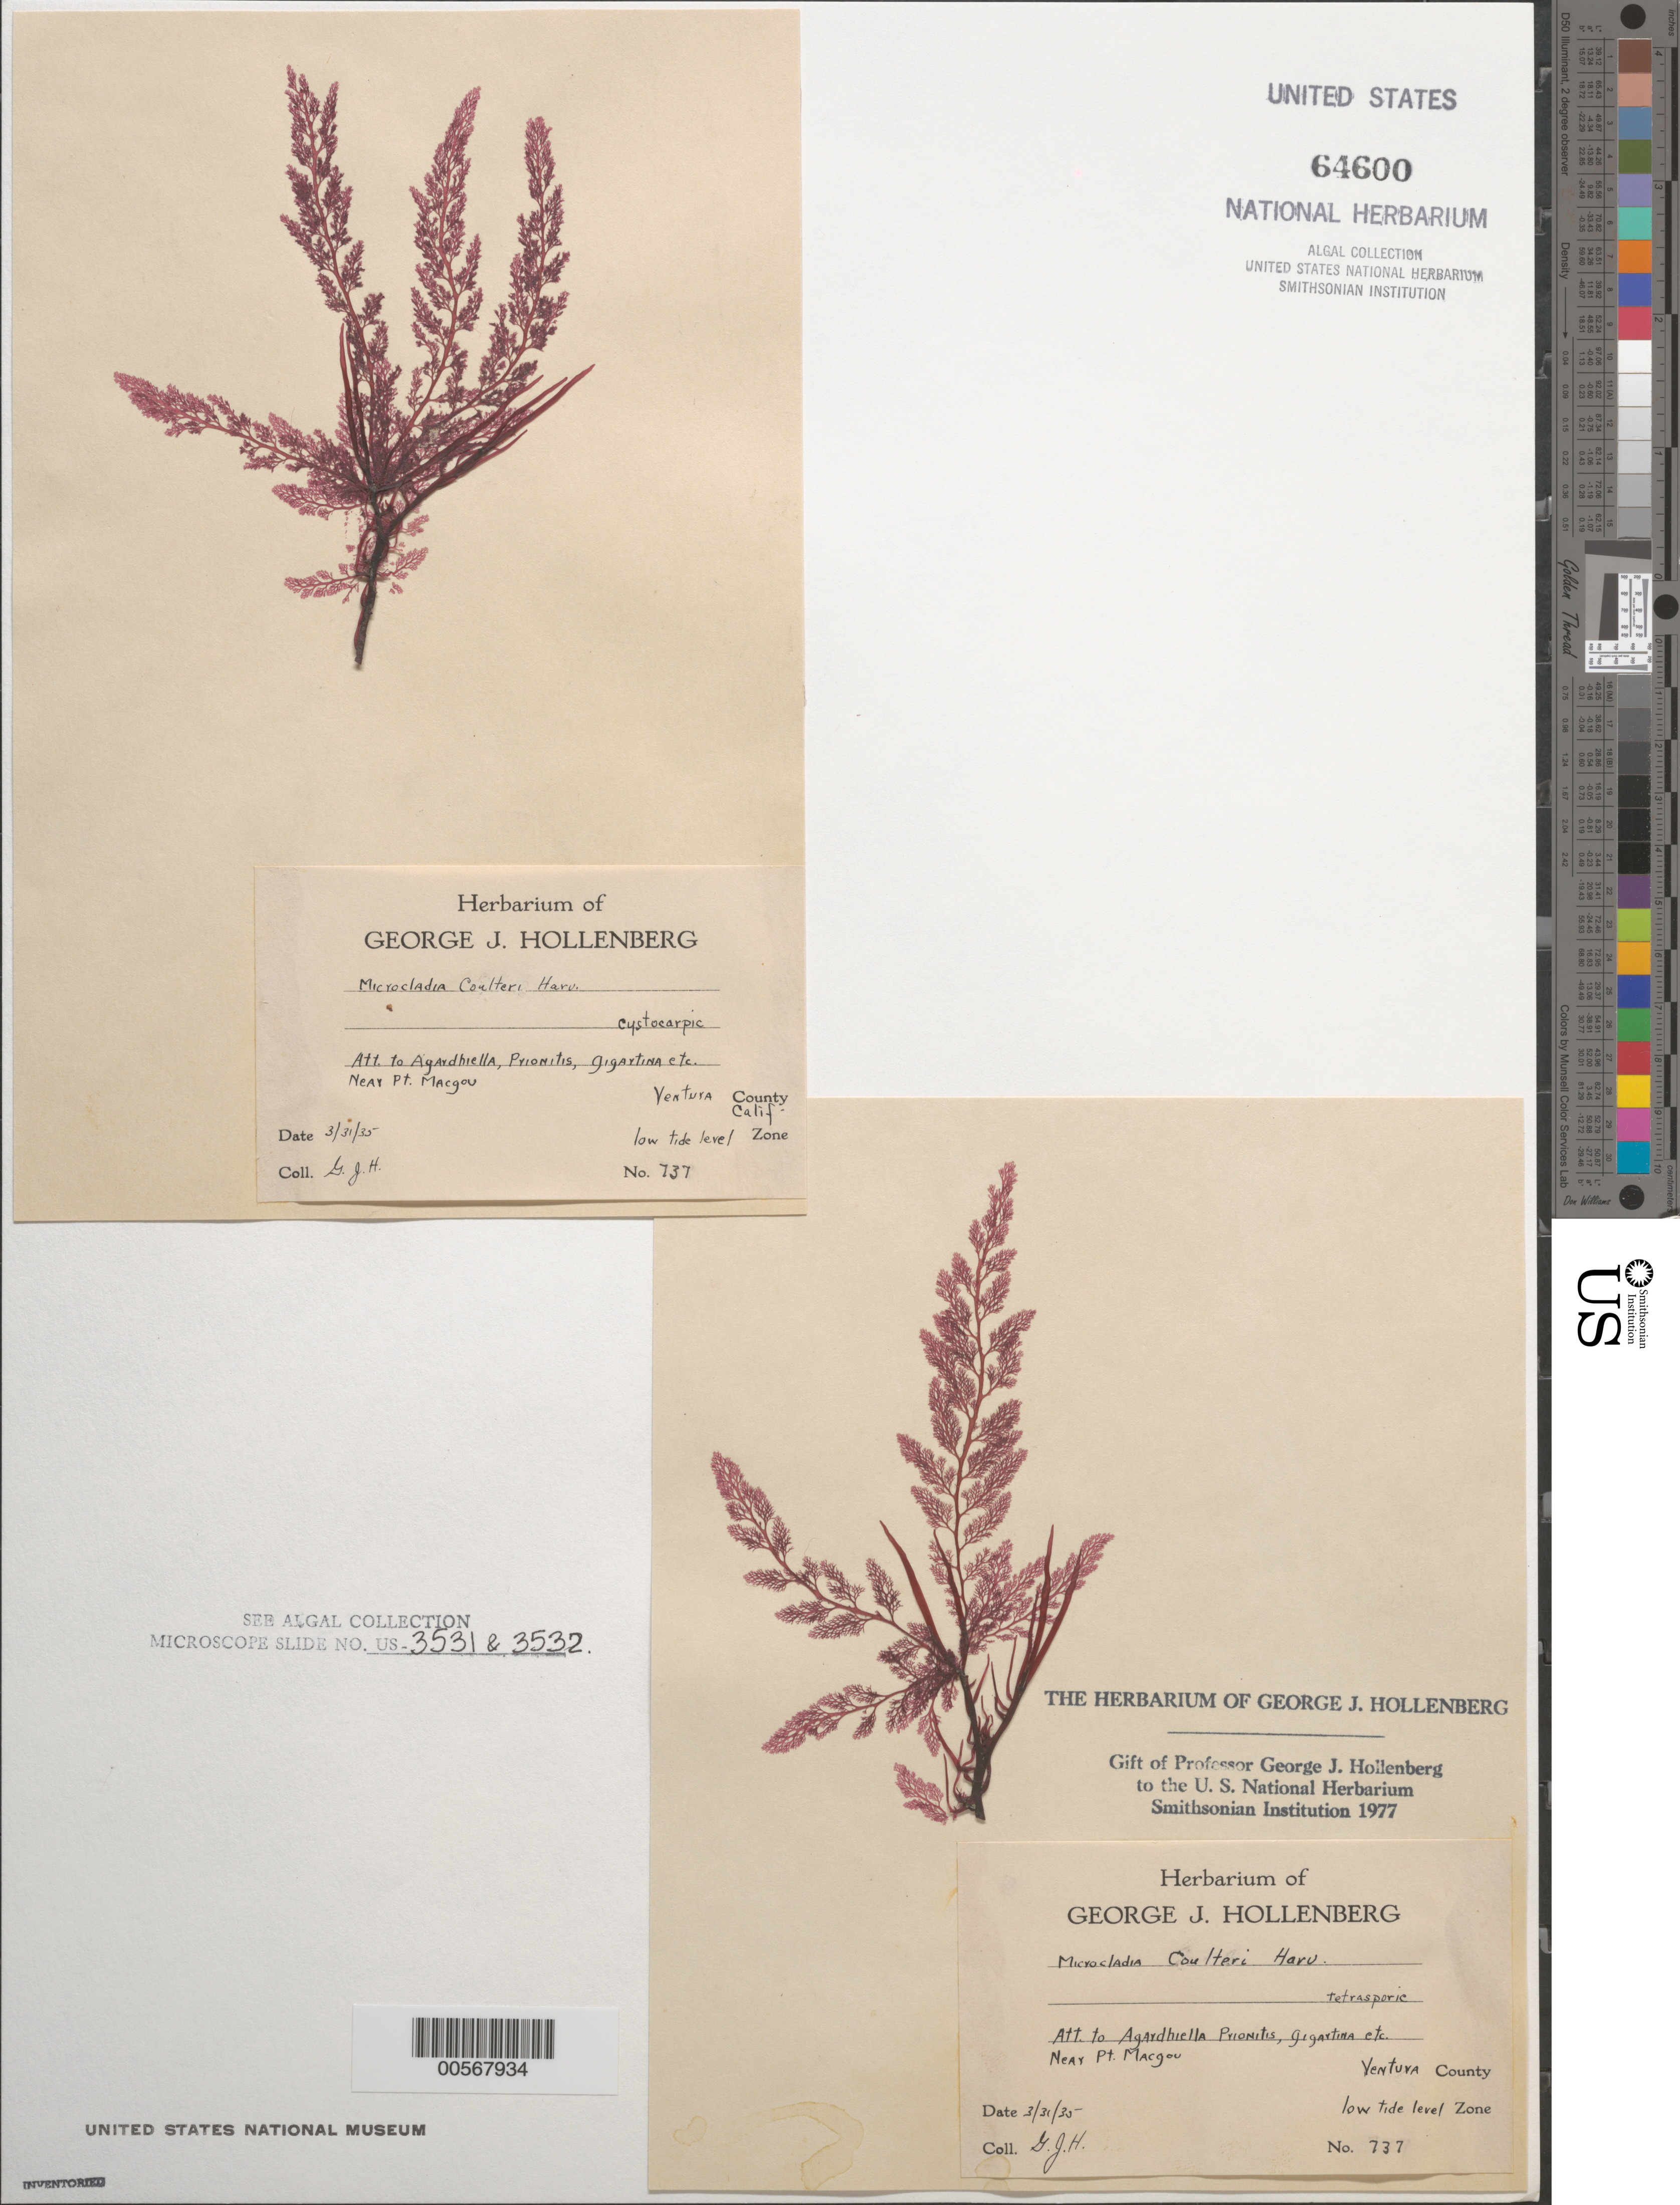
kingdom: Plantae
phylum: Rhodophyta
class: Florideophyceae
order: Ceramiales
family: Ceramiaceae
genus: Microcladia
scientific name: Microcladia coulteri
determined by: Hollenberg, George J.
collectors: G. Hollenberg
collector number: GJH 737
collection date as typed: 31 Mar 1935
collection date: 1935-03-31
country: United States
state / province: California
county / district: Ventura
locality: Near Point Mugu (Pt. Macgou)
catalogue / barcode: US 64600